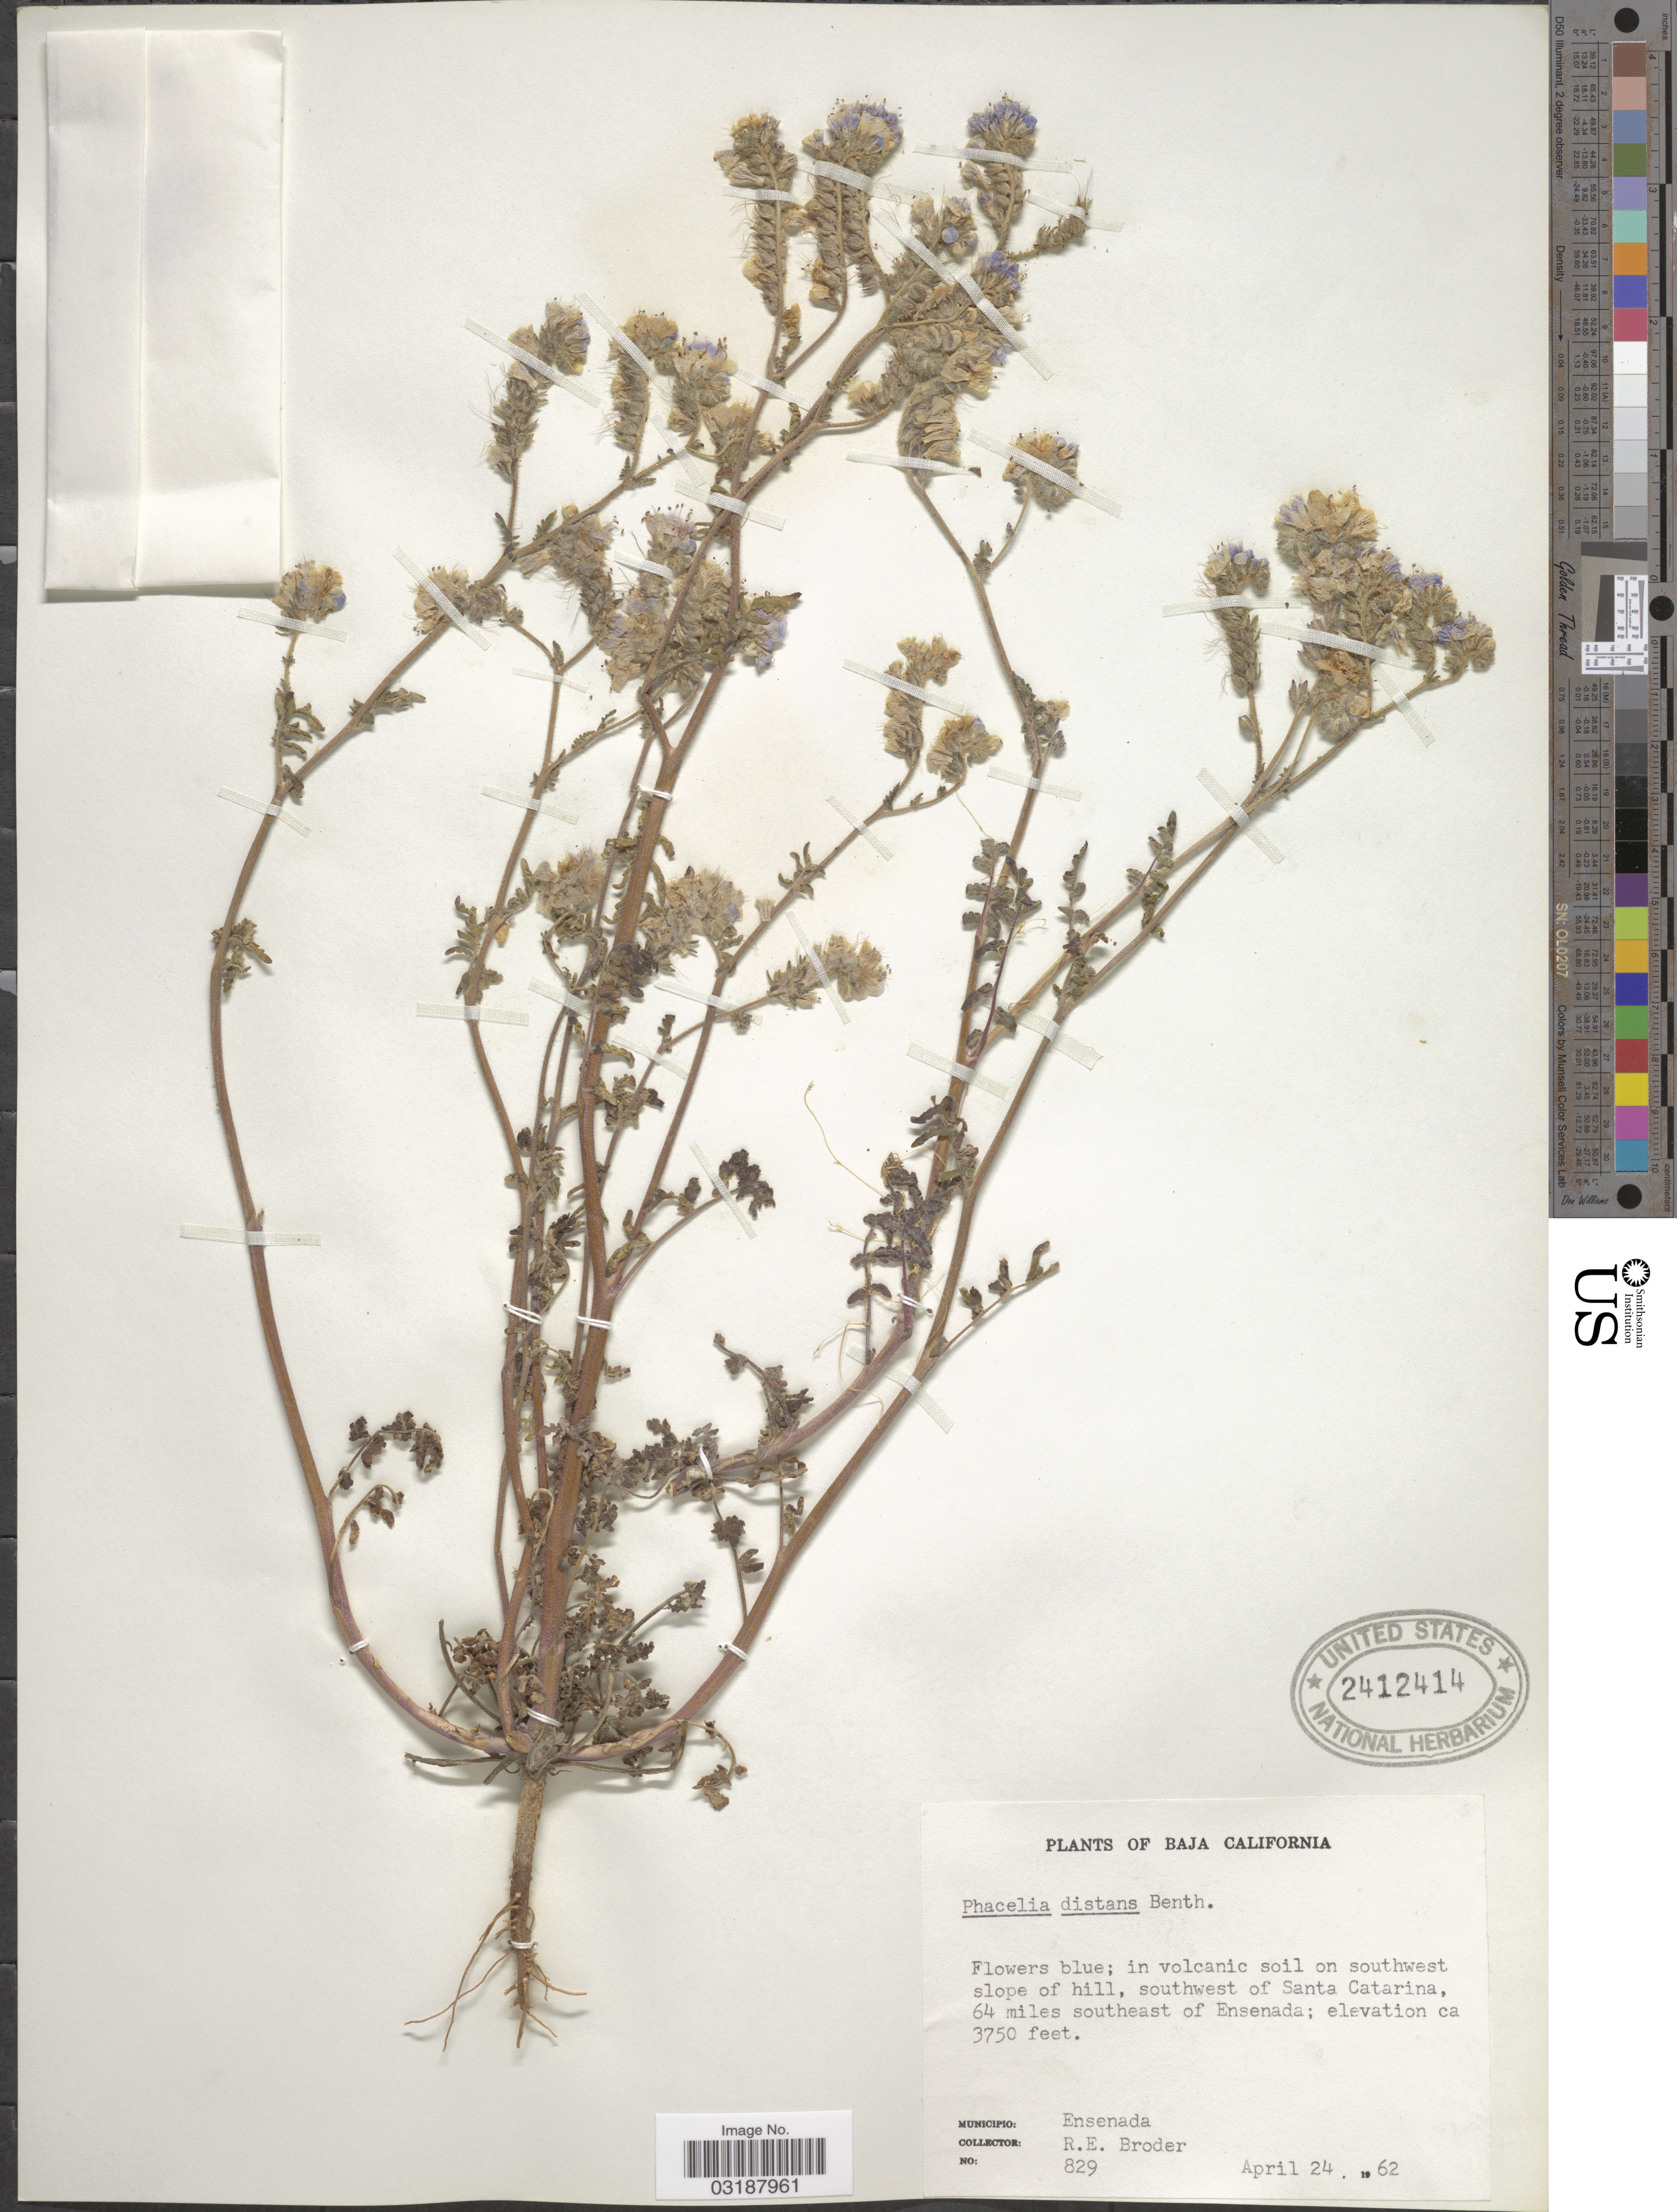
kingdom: Plantae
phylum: Tracheophyta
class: Magnoliopsida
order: Boraginales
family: Hydrophyllaceae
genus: Phacelia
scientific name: Phacelia distans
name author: Benth.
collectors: R. Broder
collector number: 829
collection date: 1962-04-24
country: Mexico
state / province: Baja California Norte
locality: In volcanic soil on southwest slope of hill, southwest of Santa Catarina, 64 miles southeast of Ensenada. Municipio: Ensenada.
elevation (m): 1143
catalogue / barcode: US 2412414